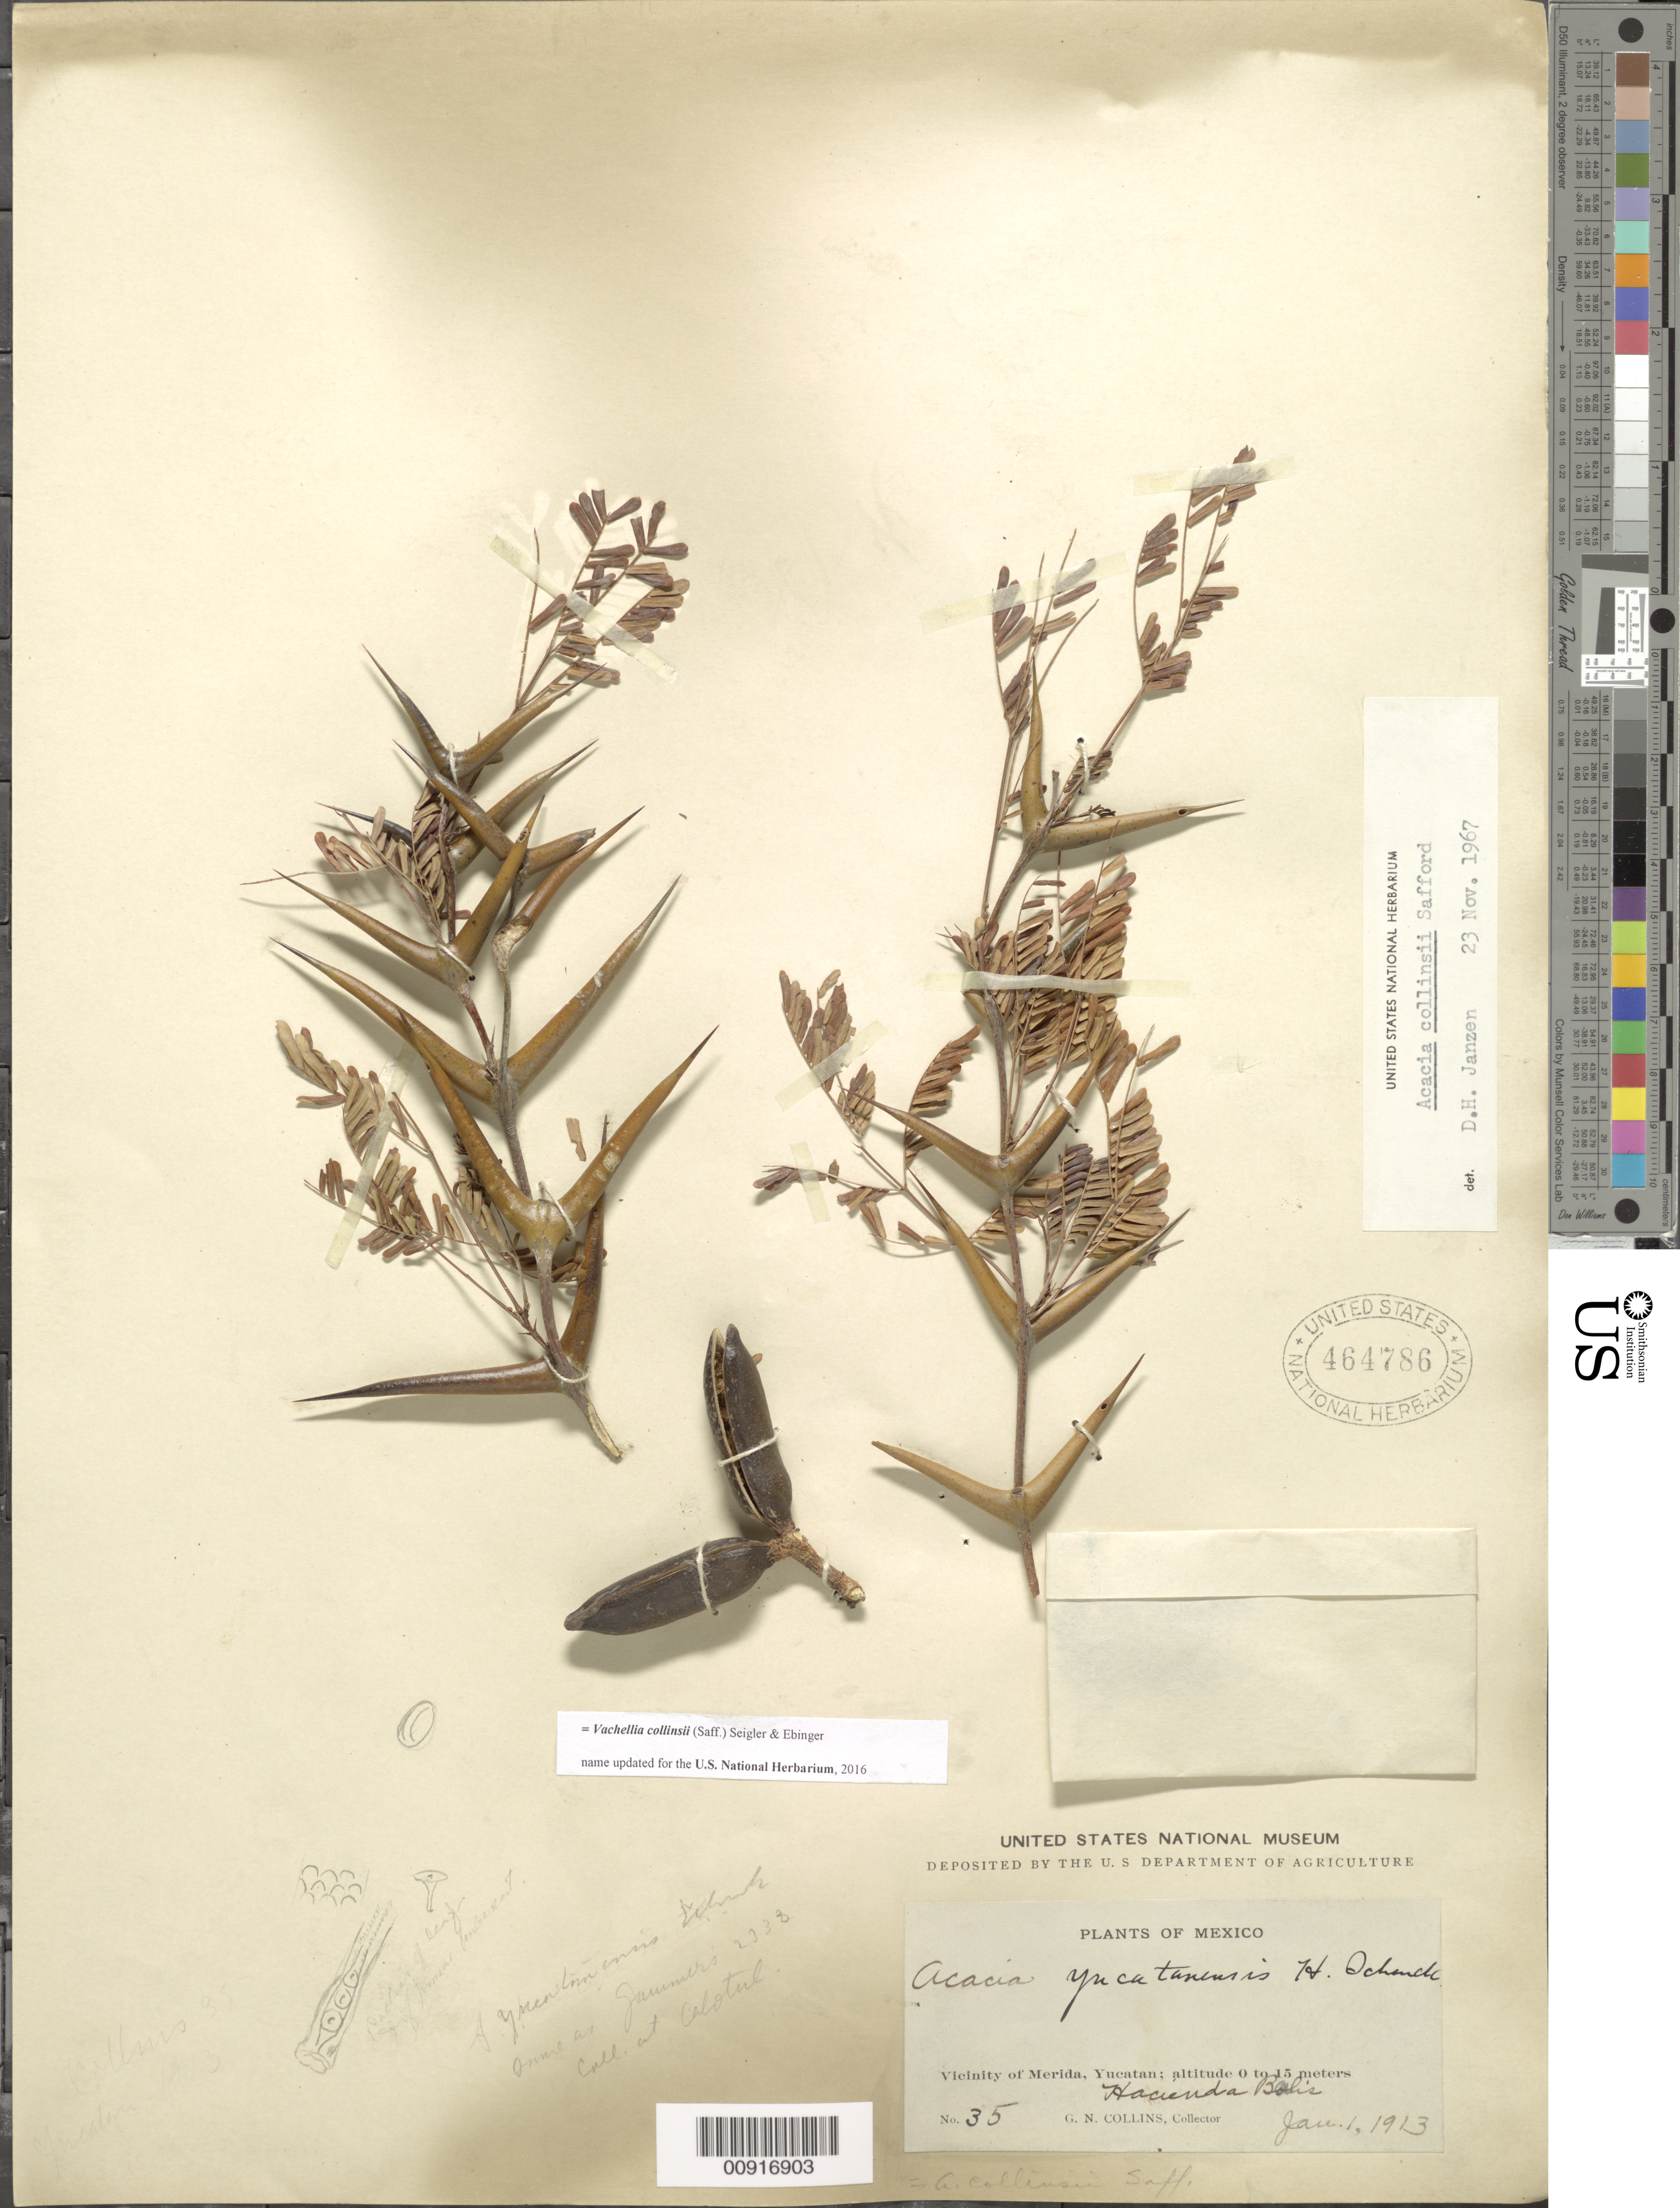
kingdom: Plantae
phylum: Tracheophyta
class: Magnoliopsida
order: Fabales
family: Fabaceae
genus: Vachellia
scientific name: Vachellia collinsii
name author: (Saff.) Seigler & Ebinger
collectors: G. N. Collins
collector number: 35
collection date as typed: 01 Jan 1913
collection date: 1913-01-01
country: Mexico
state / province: Yucatán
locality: Hacienda Balis [sic]. Vicinity of Mérida, Yucatán.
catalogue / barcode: US 464786